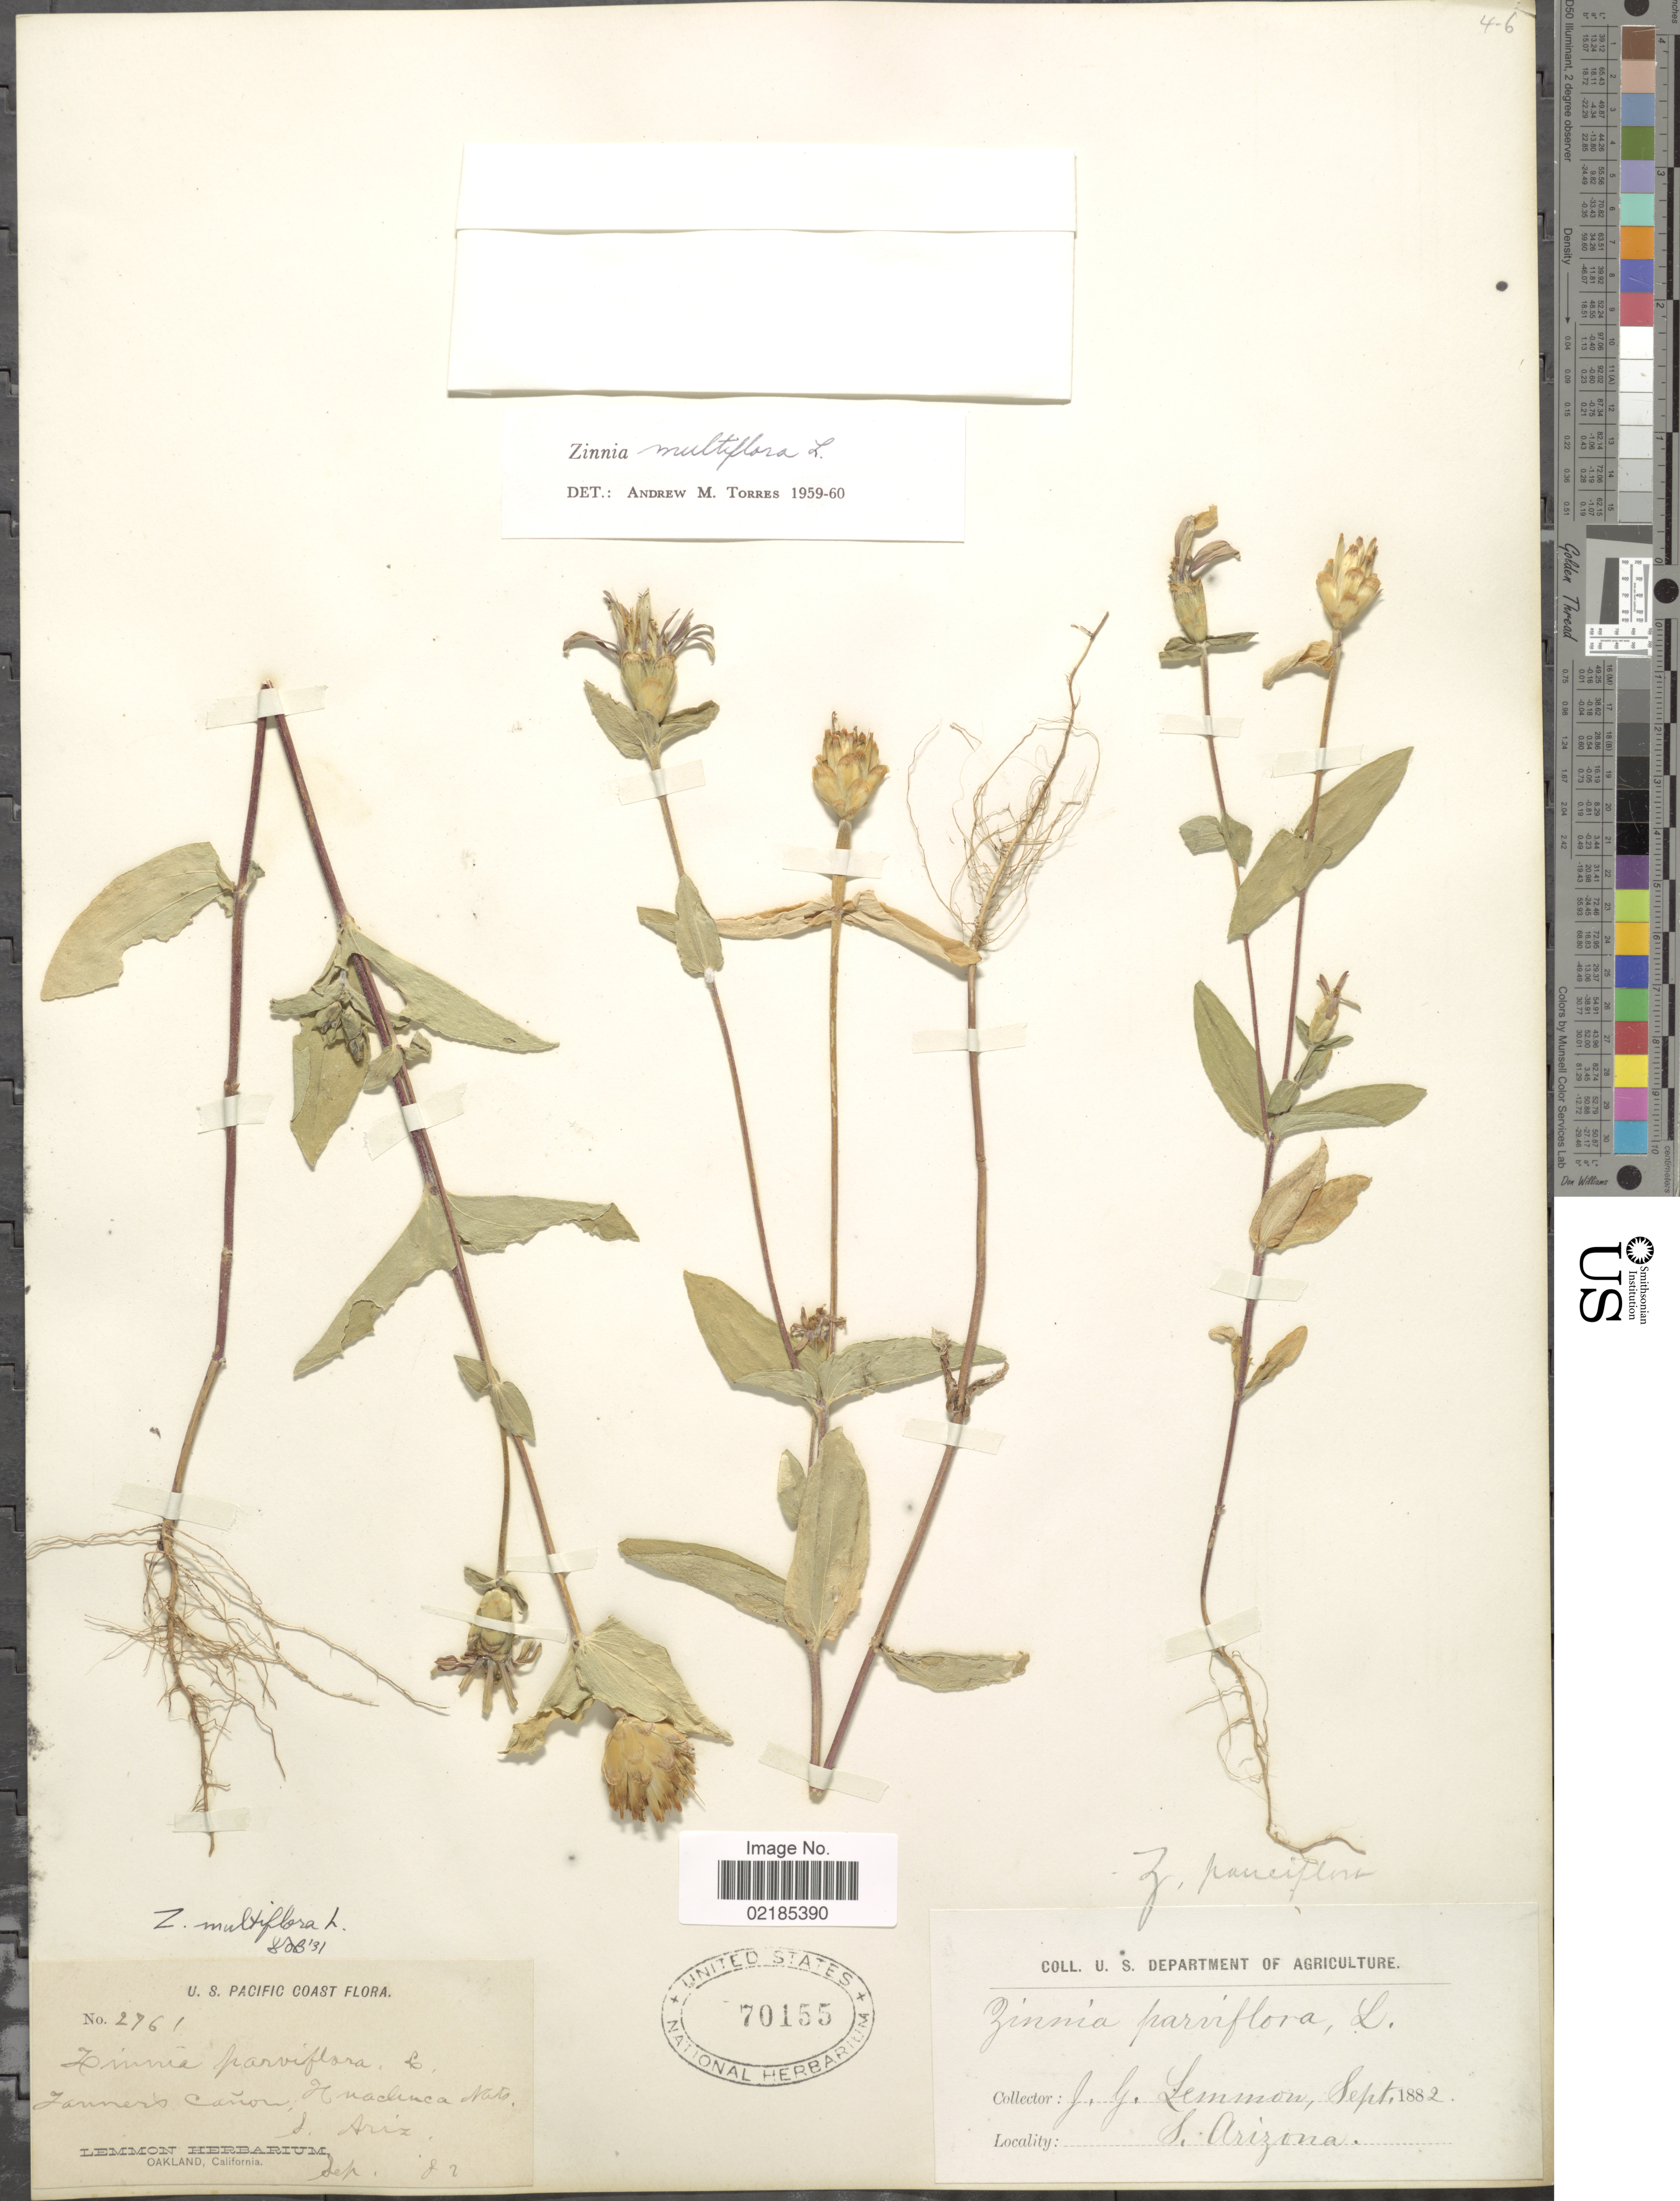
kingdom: Plantae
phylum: Tracheophyta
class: Magnoliopsida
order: Asterales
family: Asteraceae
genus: Zinnia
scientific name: Zinnia multiflora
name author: L.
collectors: J. Lemmon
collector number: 2761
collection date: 1882-08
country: United States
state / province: Arizona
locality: S. Arizona. Farmers Canon. Huachuca Mts.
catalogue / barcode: US 70155